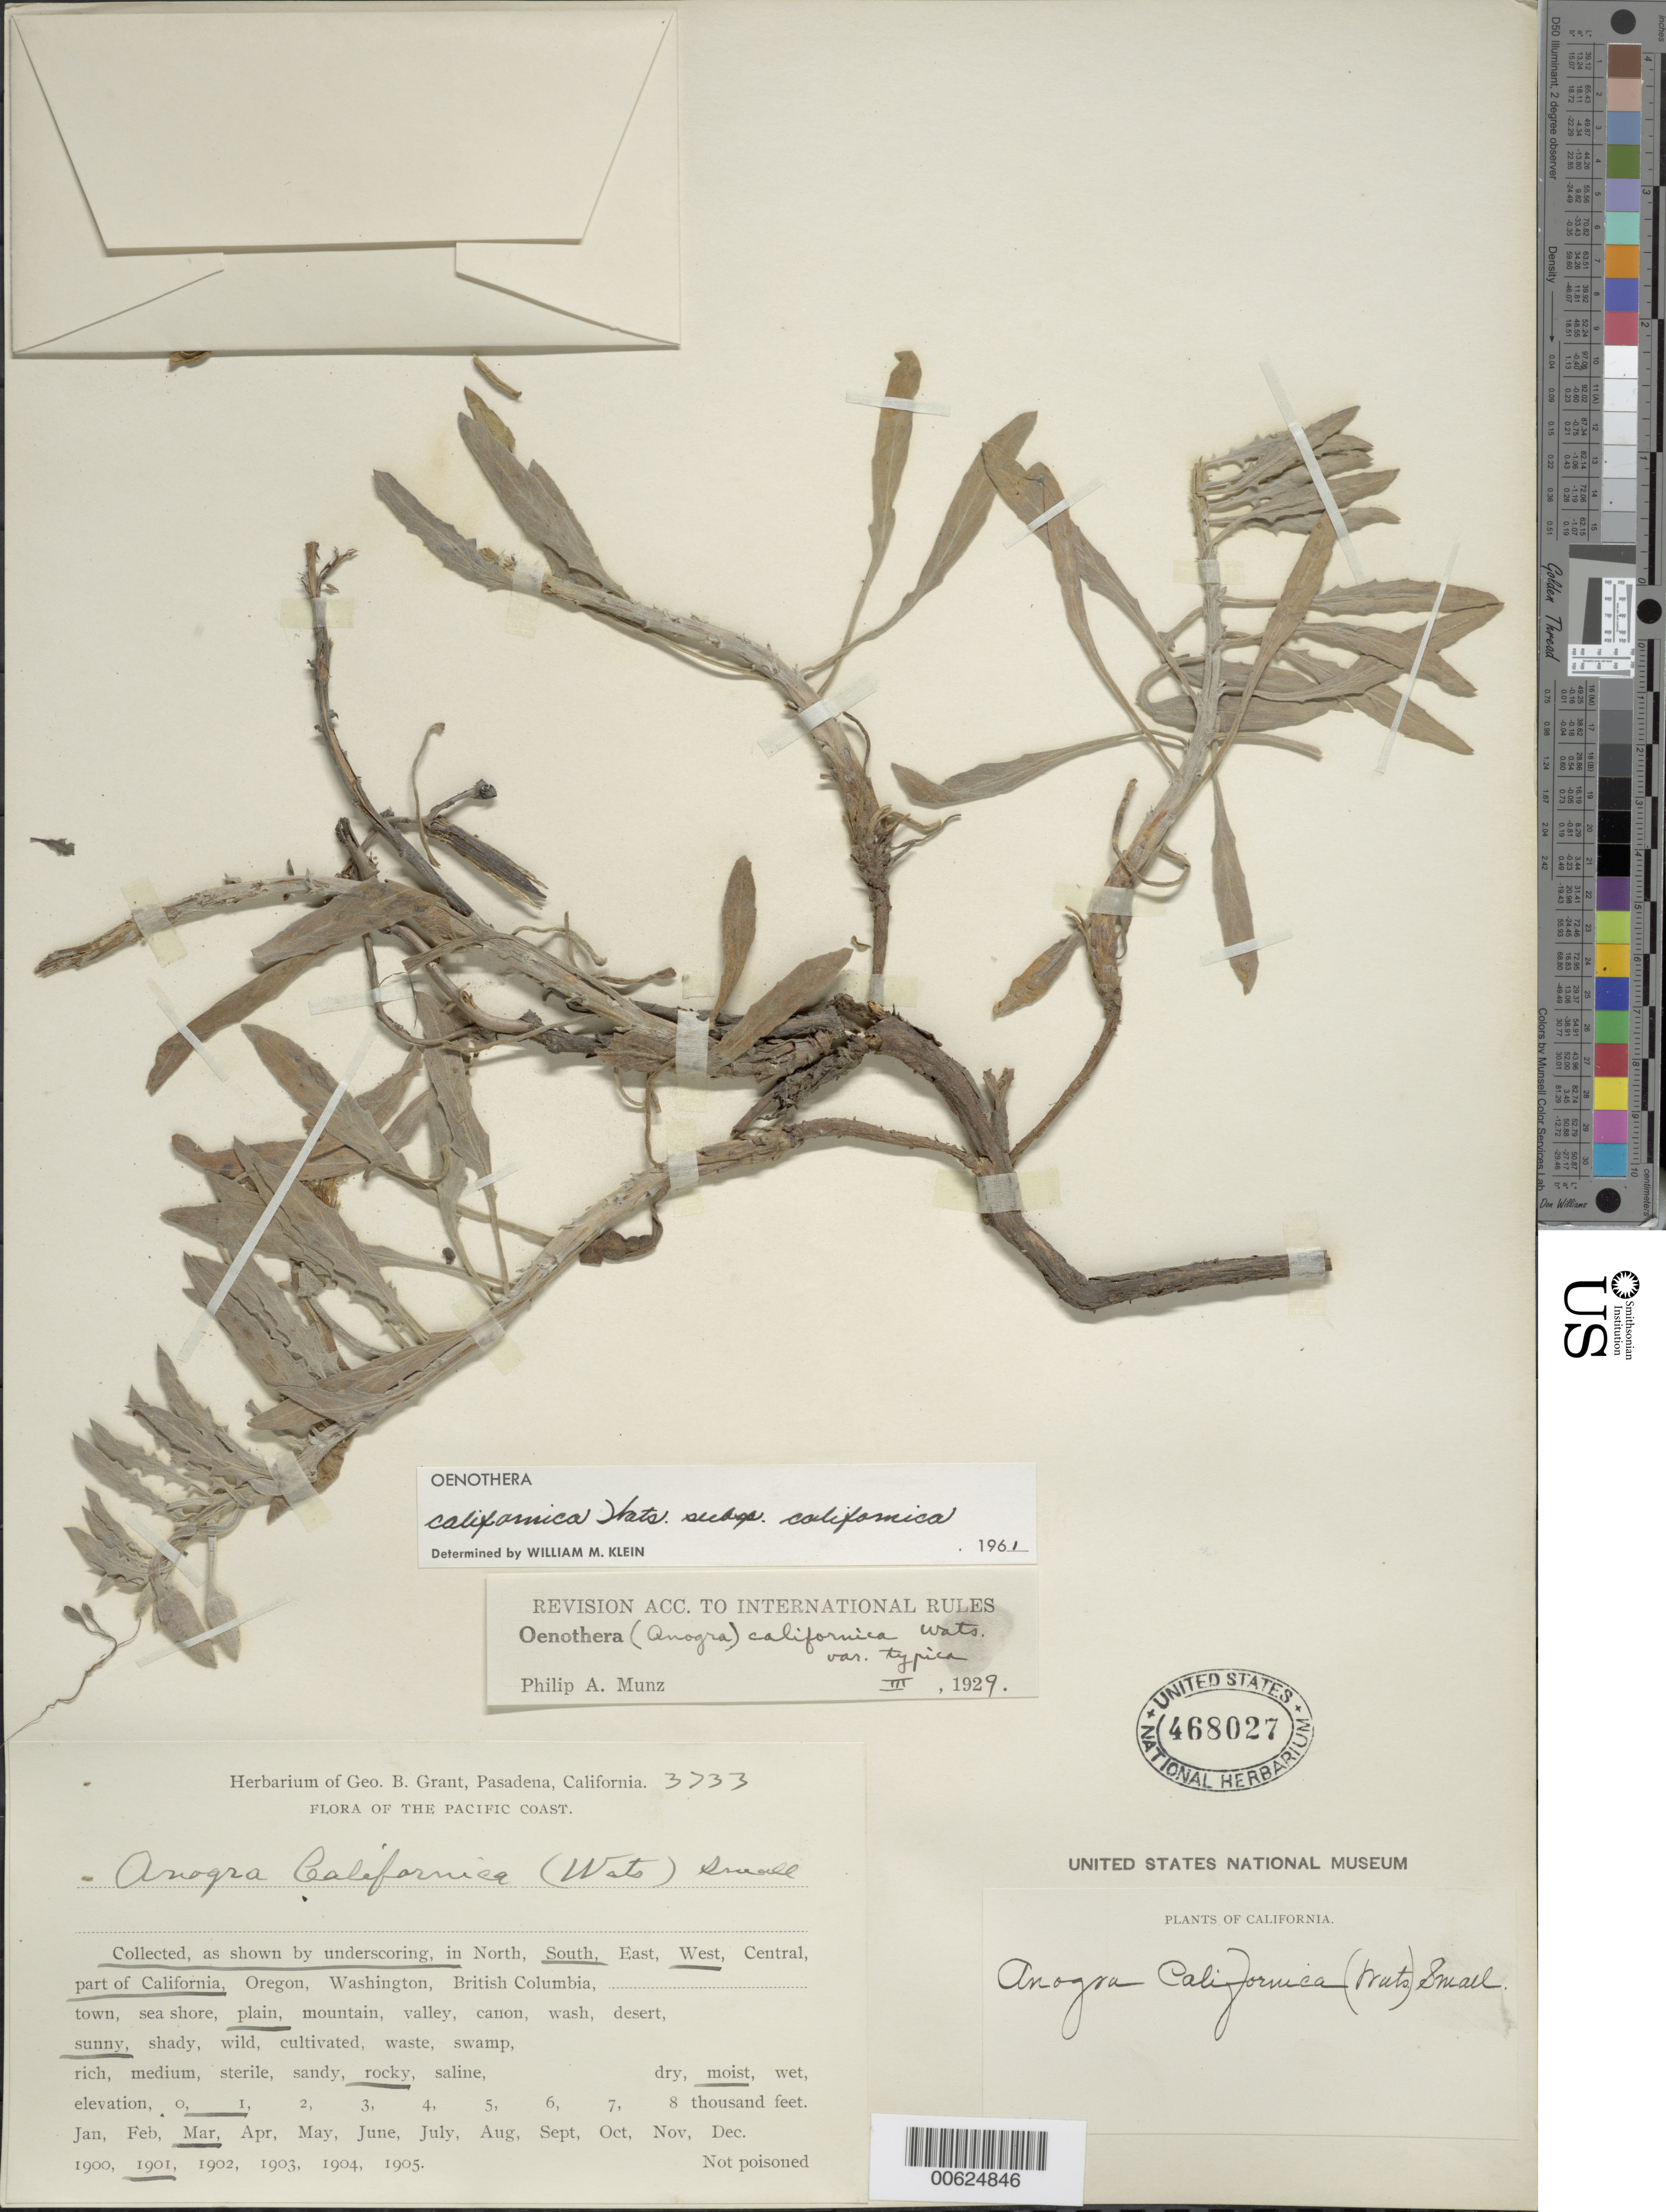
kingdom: Plantae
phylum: Tracheophyta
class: Magnoliopsida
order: Myrtales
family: Onagraceae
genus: Oenothera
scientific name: Oenothera avita subsp. californica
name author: (S. Watson) W.L. Wagner & Gandhi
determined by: Wagner, W. L., (BOT), Smithsonian Institution - National Museum of Natural History (UNITED STATES)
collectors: G. Grant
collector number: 3733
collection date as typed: Mar 1901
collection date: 1901-03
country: United States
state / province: California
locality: SW California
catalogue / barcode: US 468027